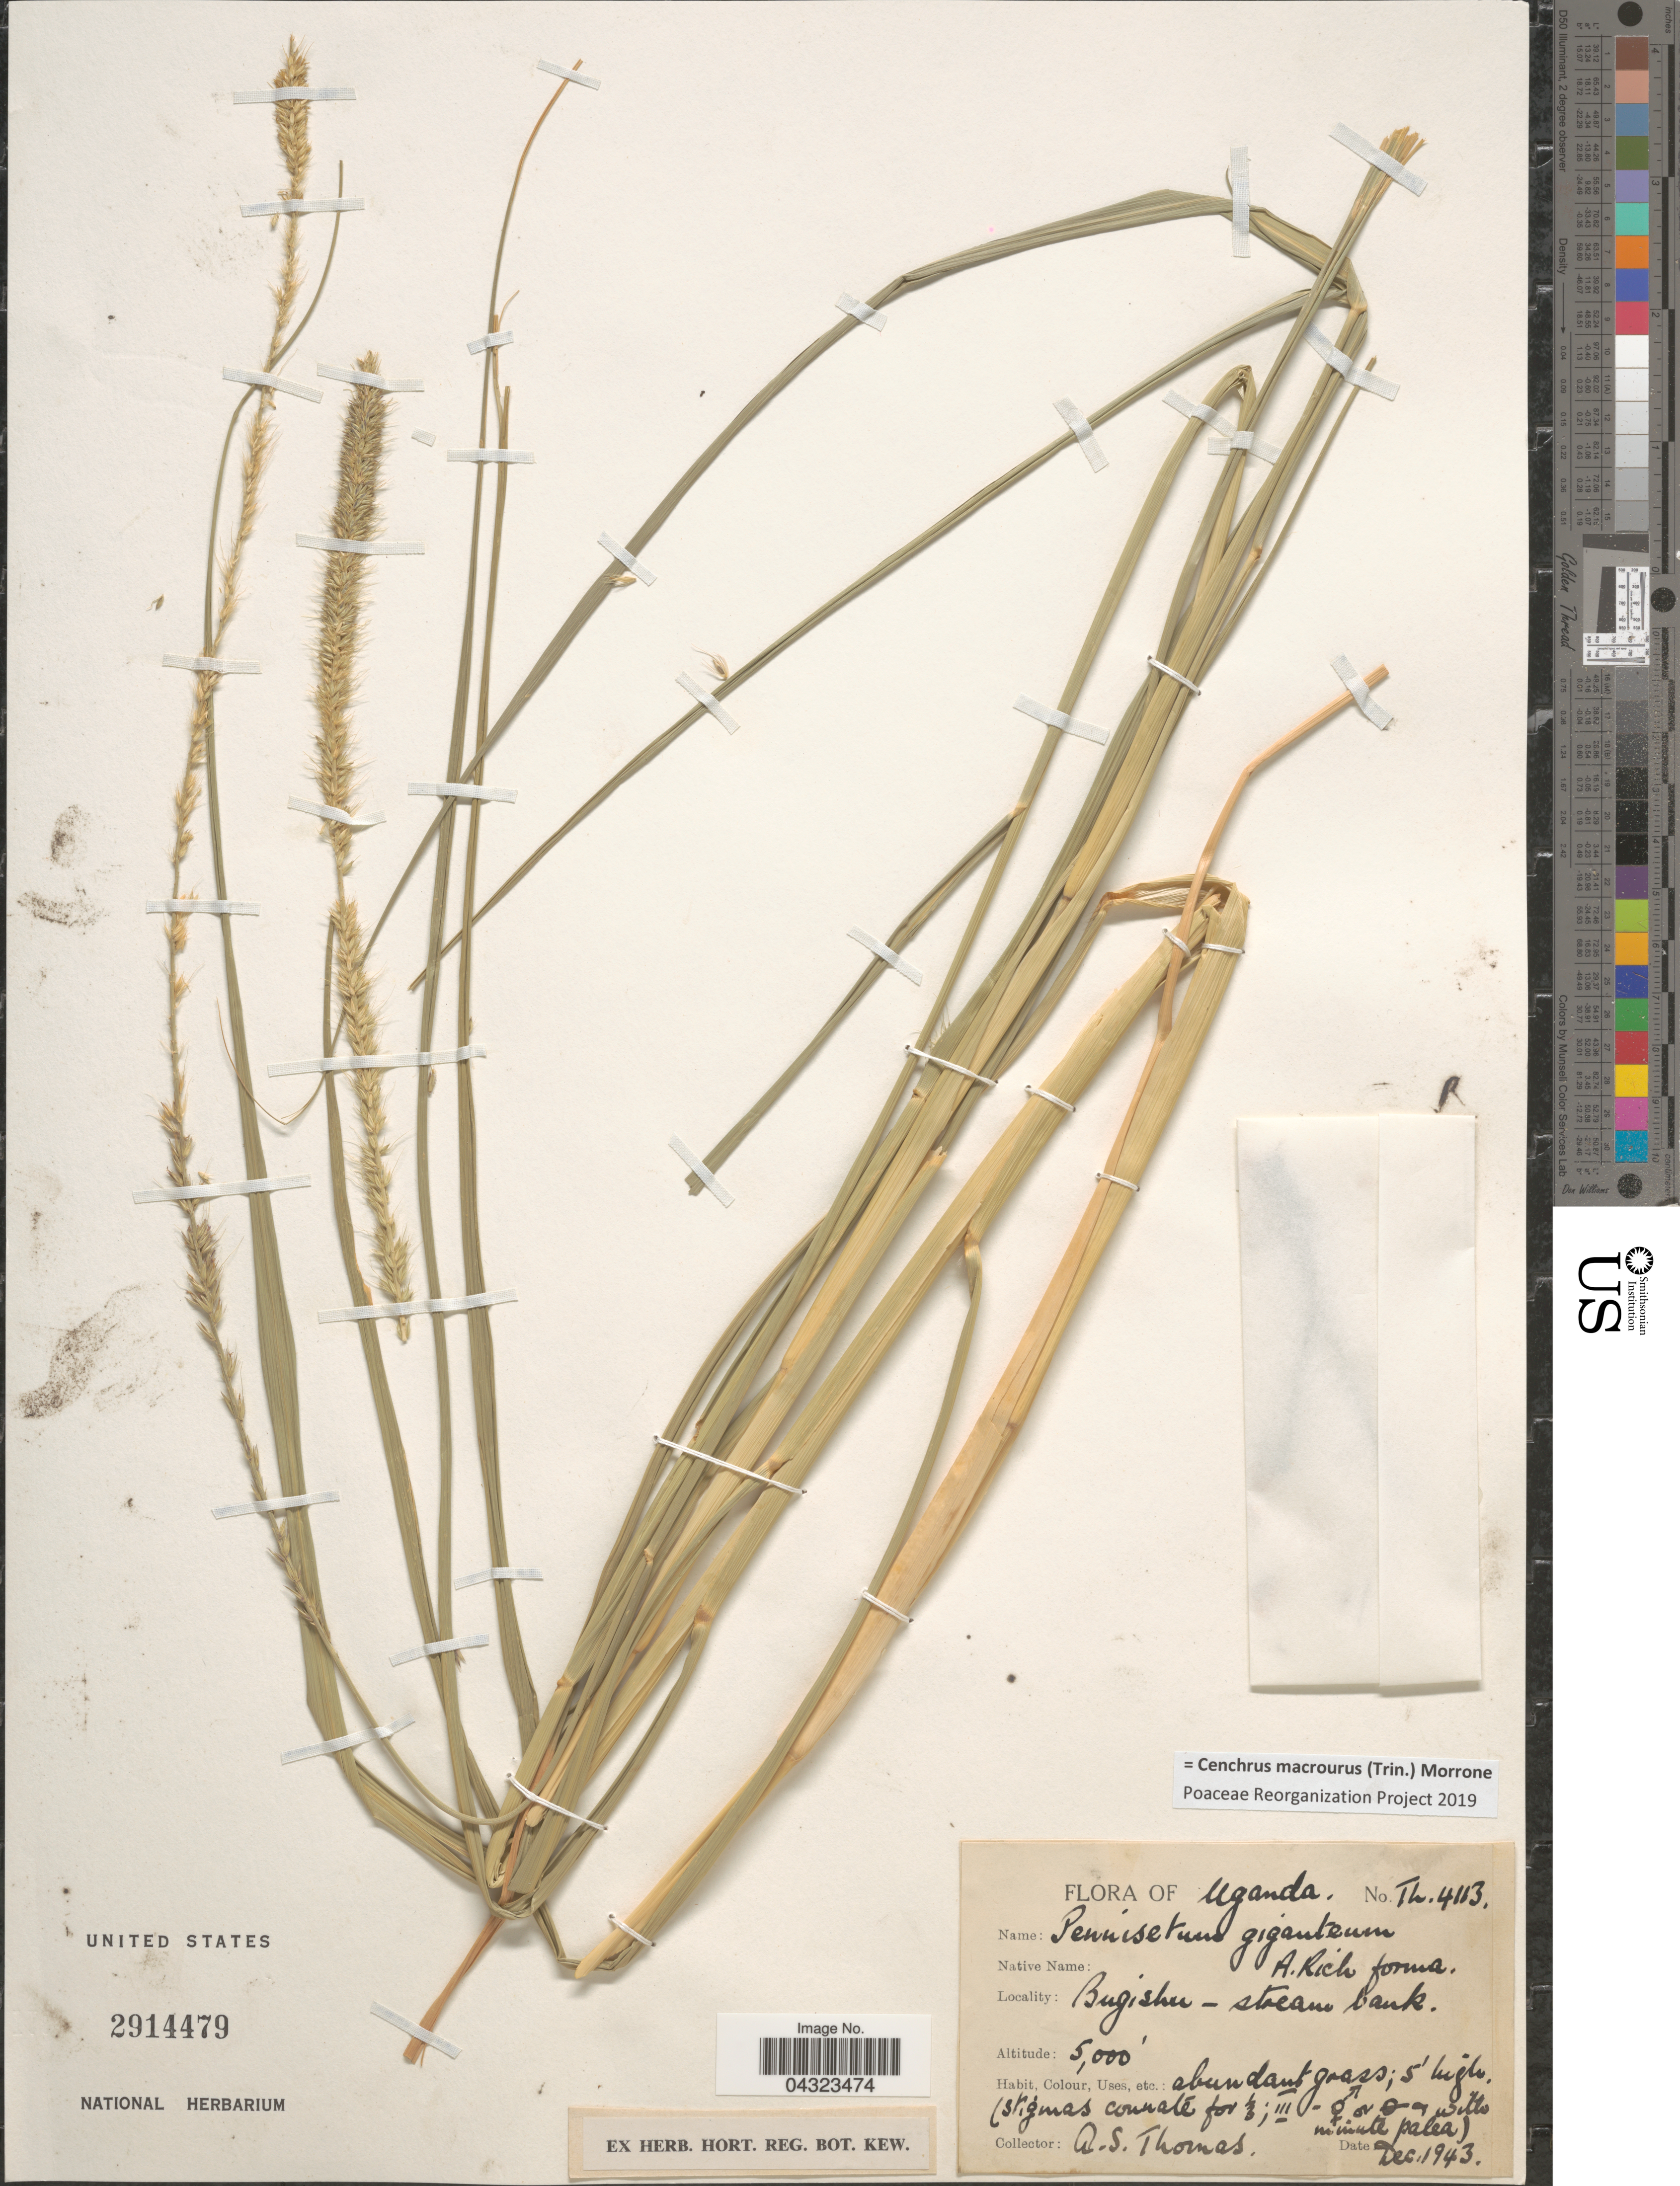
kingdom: Plantae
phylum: Tracheophyta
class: Liliopsida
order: Poales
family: Poaceae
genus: Cenchrus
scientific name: Cenchrus macrourus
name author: (Trin.) Morrone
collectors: A. Thomas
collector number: Th.4113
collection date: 1943-12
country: Uganda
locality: Bugishu - stream bank.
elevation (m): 1524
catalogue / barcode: US 2914479